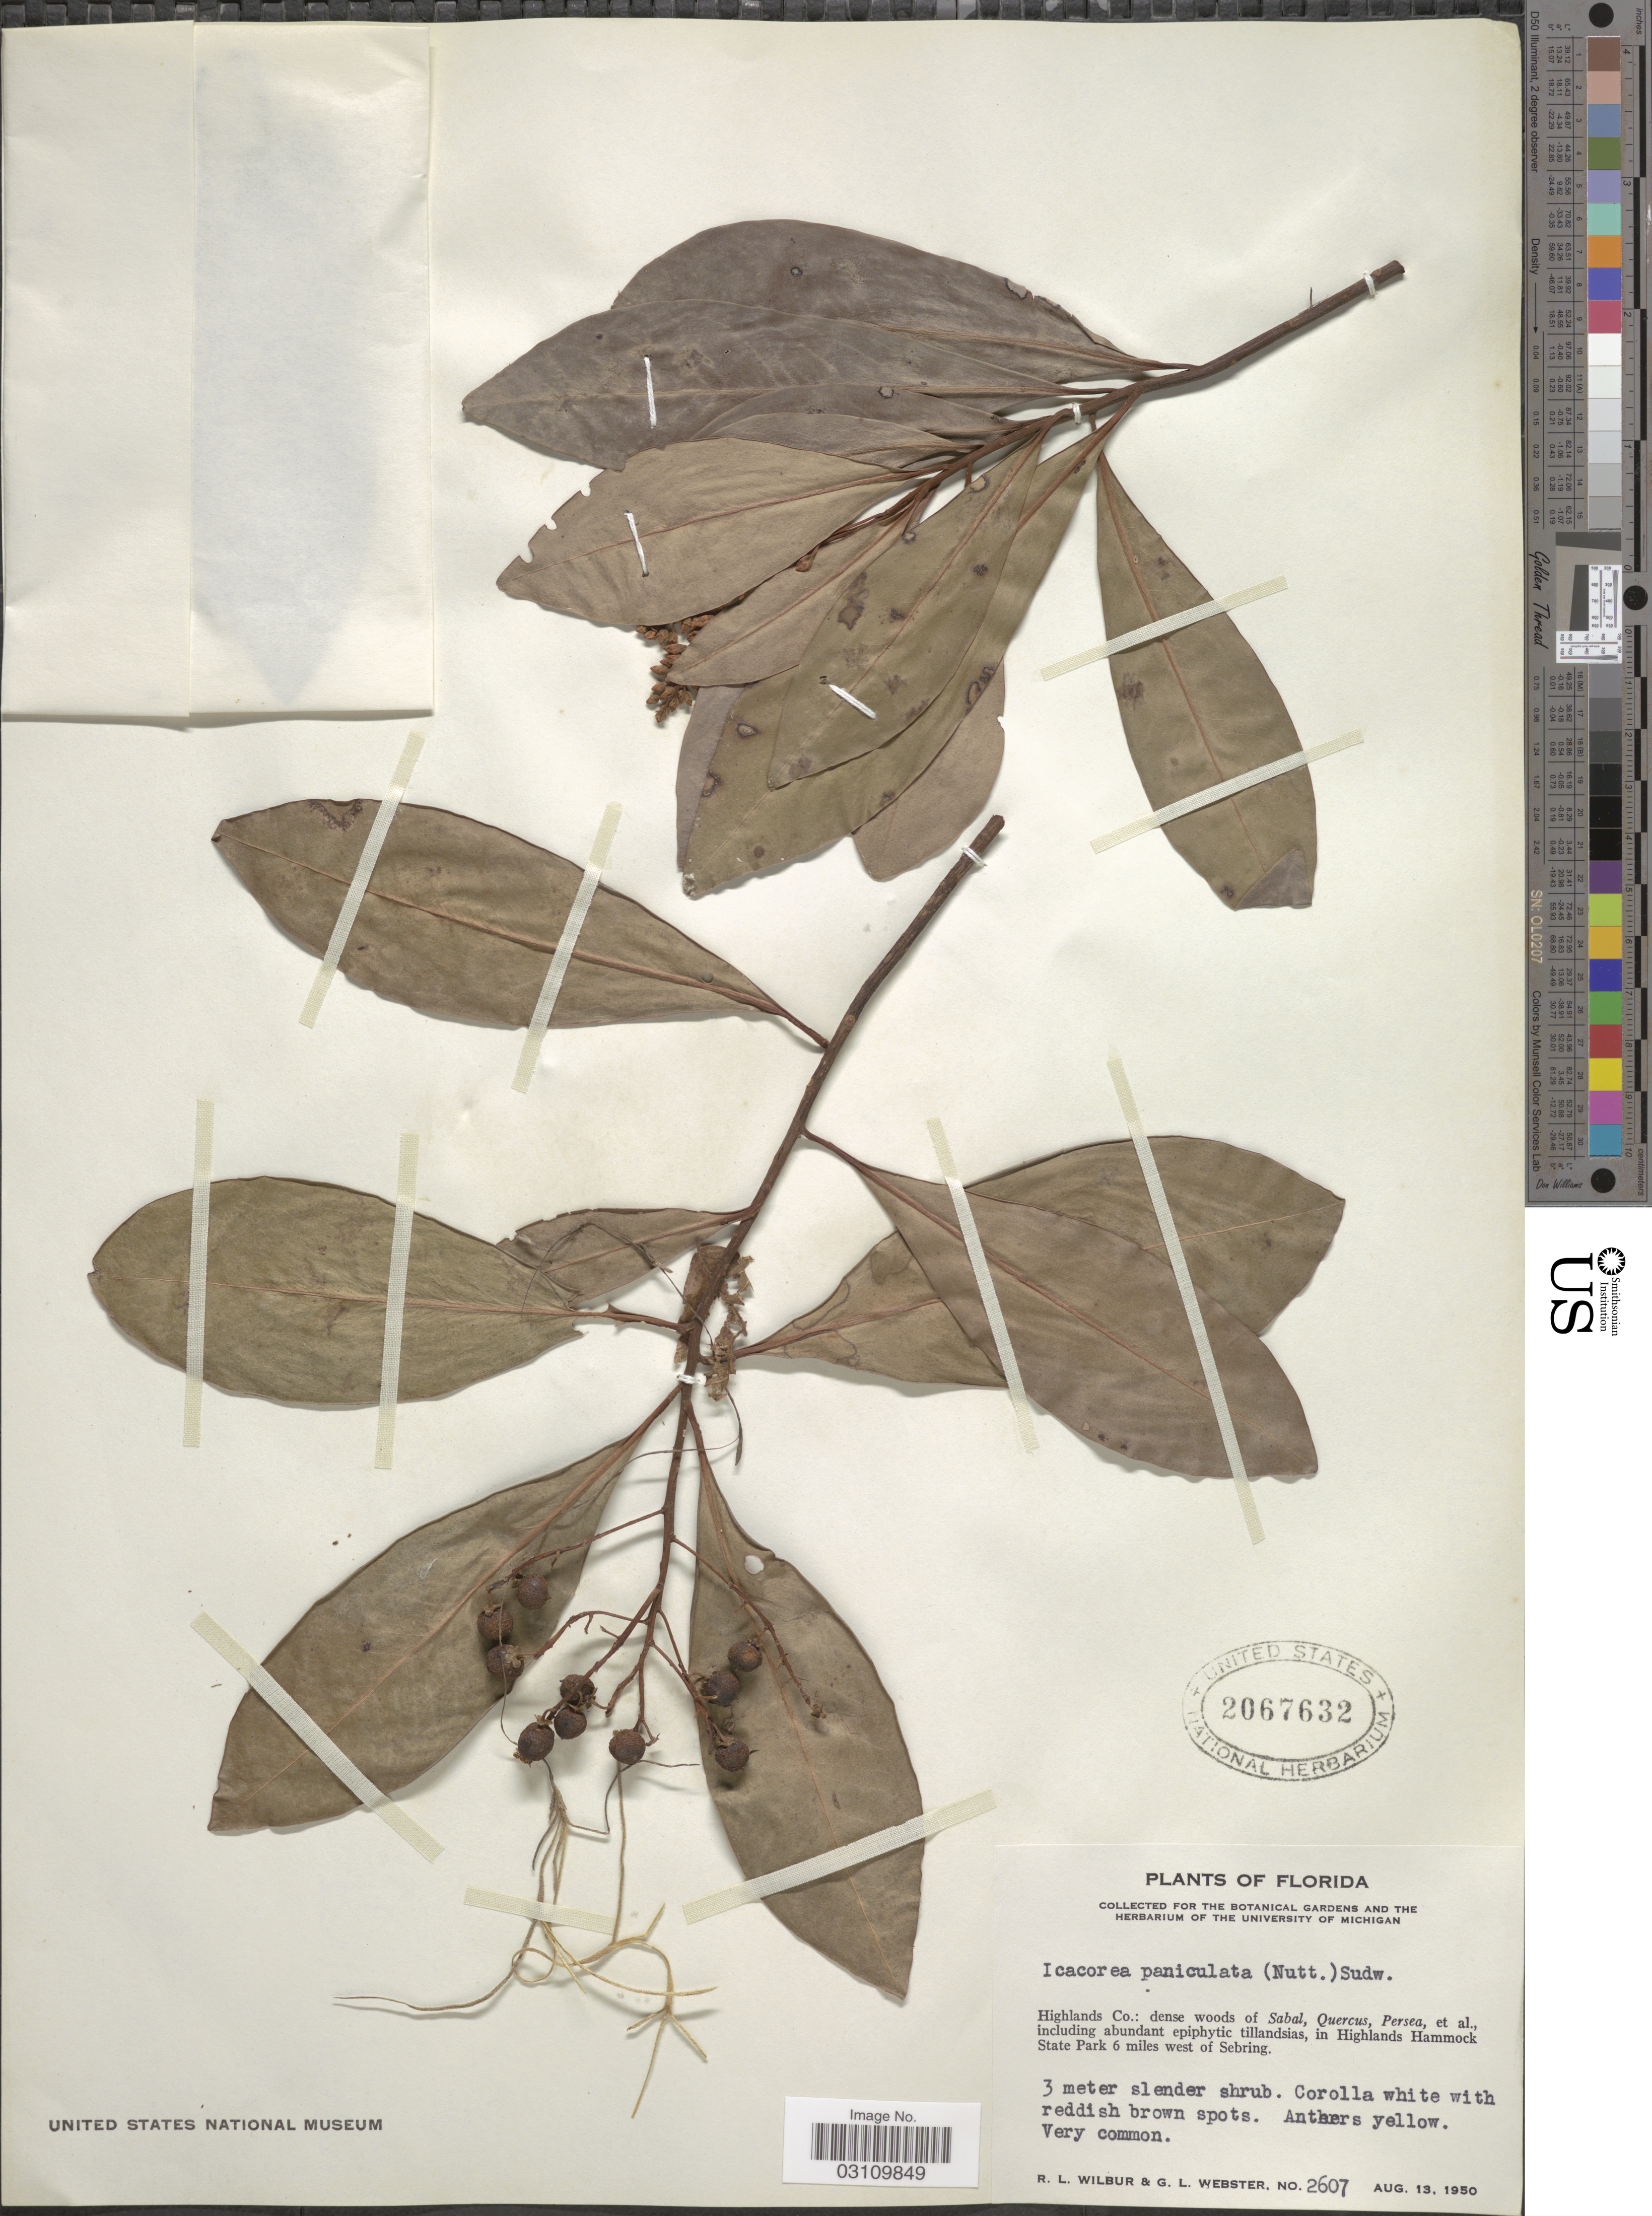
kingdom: Plantae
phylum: Tracheophyta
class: Magnoliopsida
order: Ericales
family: Primulaceae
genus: Ardisia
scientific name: Ardisia pickeringia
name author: Torr. & A. Gray ex A. DC.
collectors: R. L. Wilbur & G. L. Webster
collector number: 2607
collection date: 1950-08-13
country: United States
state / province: Florida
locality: Highlands Co.: dense woods of Sabal, Quercus, Persea, et al., including abundant epiphytic tillandsias, in Highlands Hammock State Park 6 miles west of Sebring.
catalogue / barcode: US 2067632